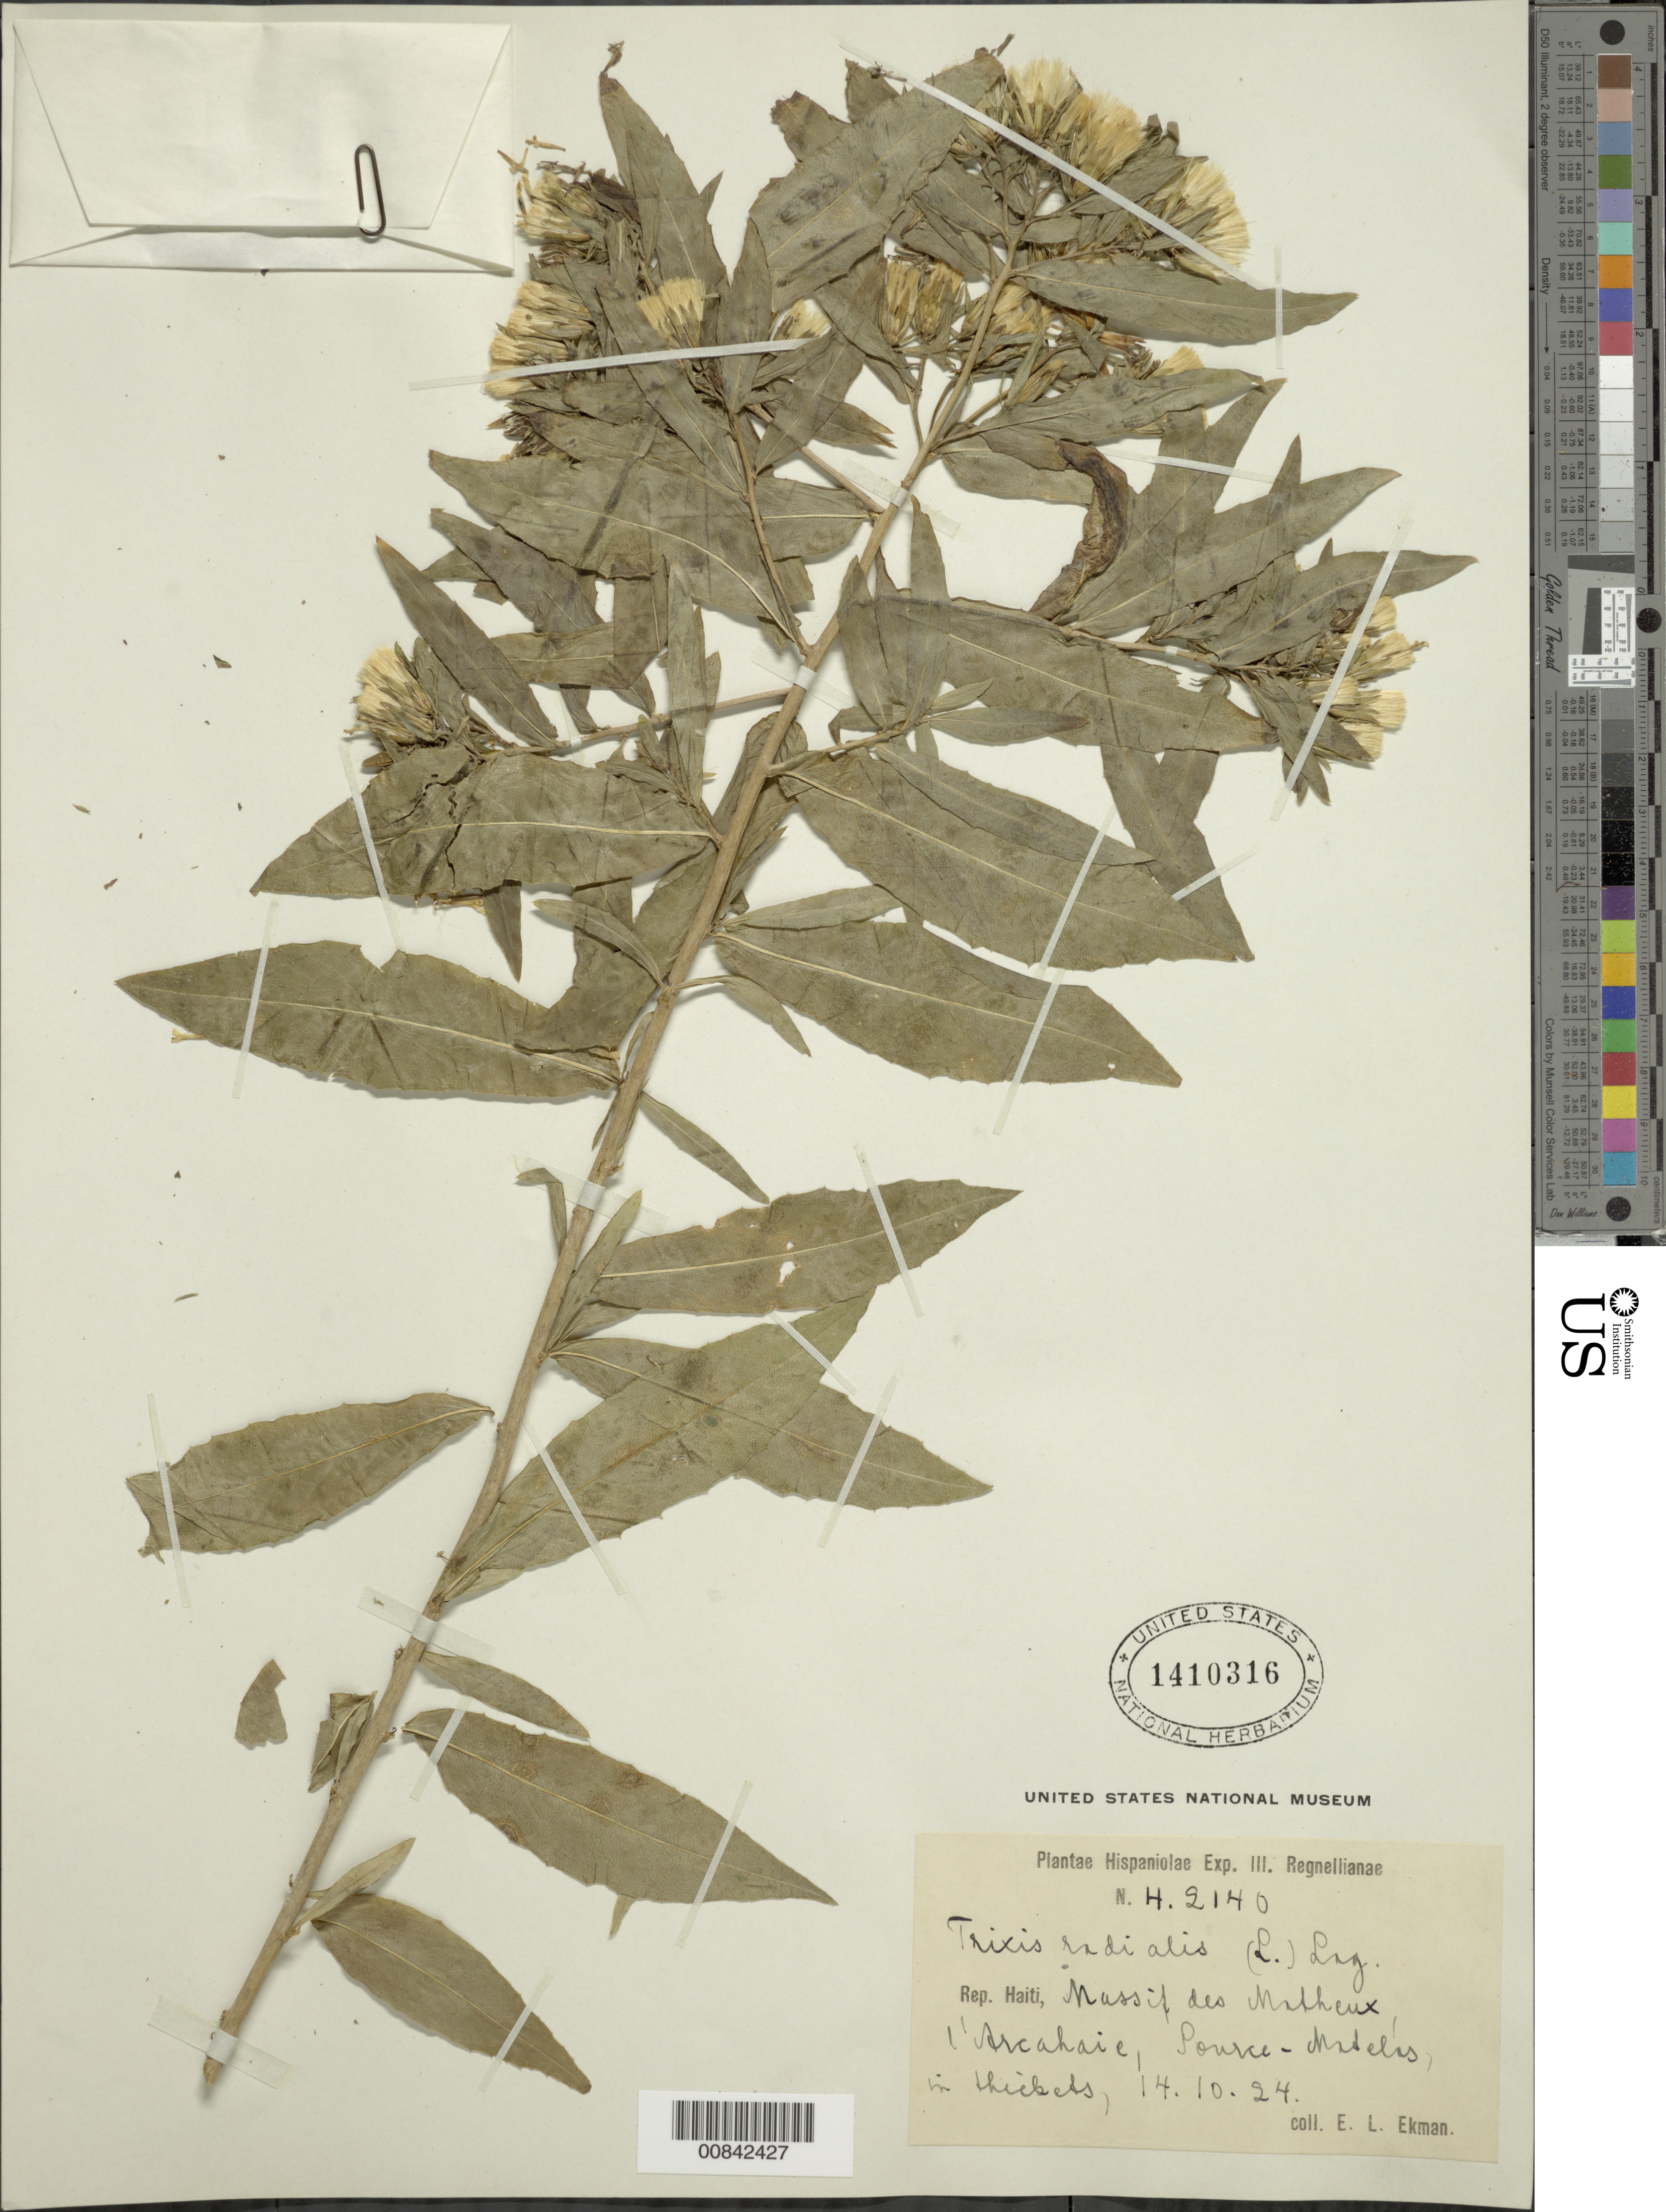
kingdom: Plantae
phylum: Tracheophyta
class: Magnoliopsida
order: Asterales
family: Asteraceae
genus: Trixis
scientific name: Trixis inula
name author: Crantz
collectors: E. L. Ekman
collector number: H 2140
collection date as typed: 14 Oct 1924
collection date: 1924-10-14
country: Haiti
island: Hispaniola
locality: Massif des Matheux, l'Arcahaie, Source-Matelas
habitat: Thickets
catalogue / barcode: US 1410316